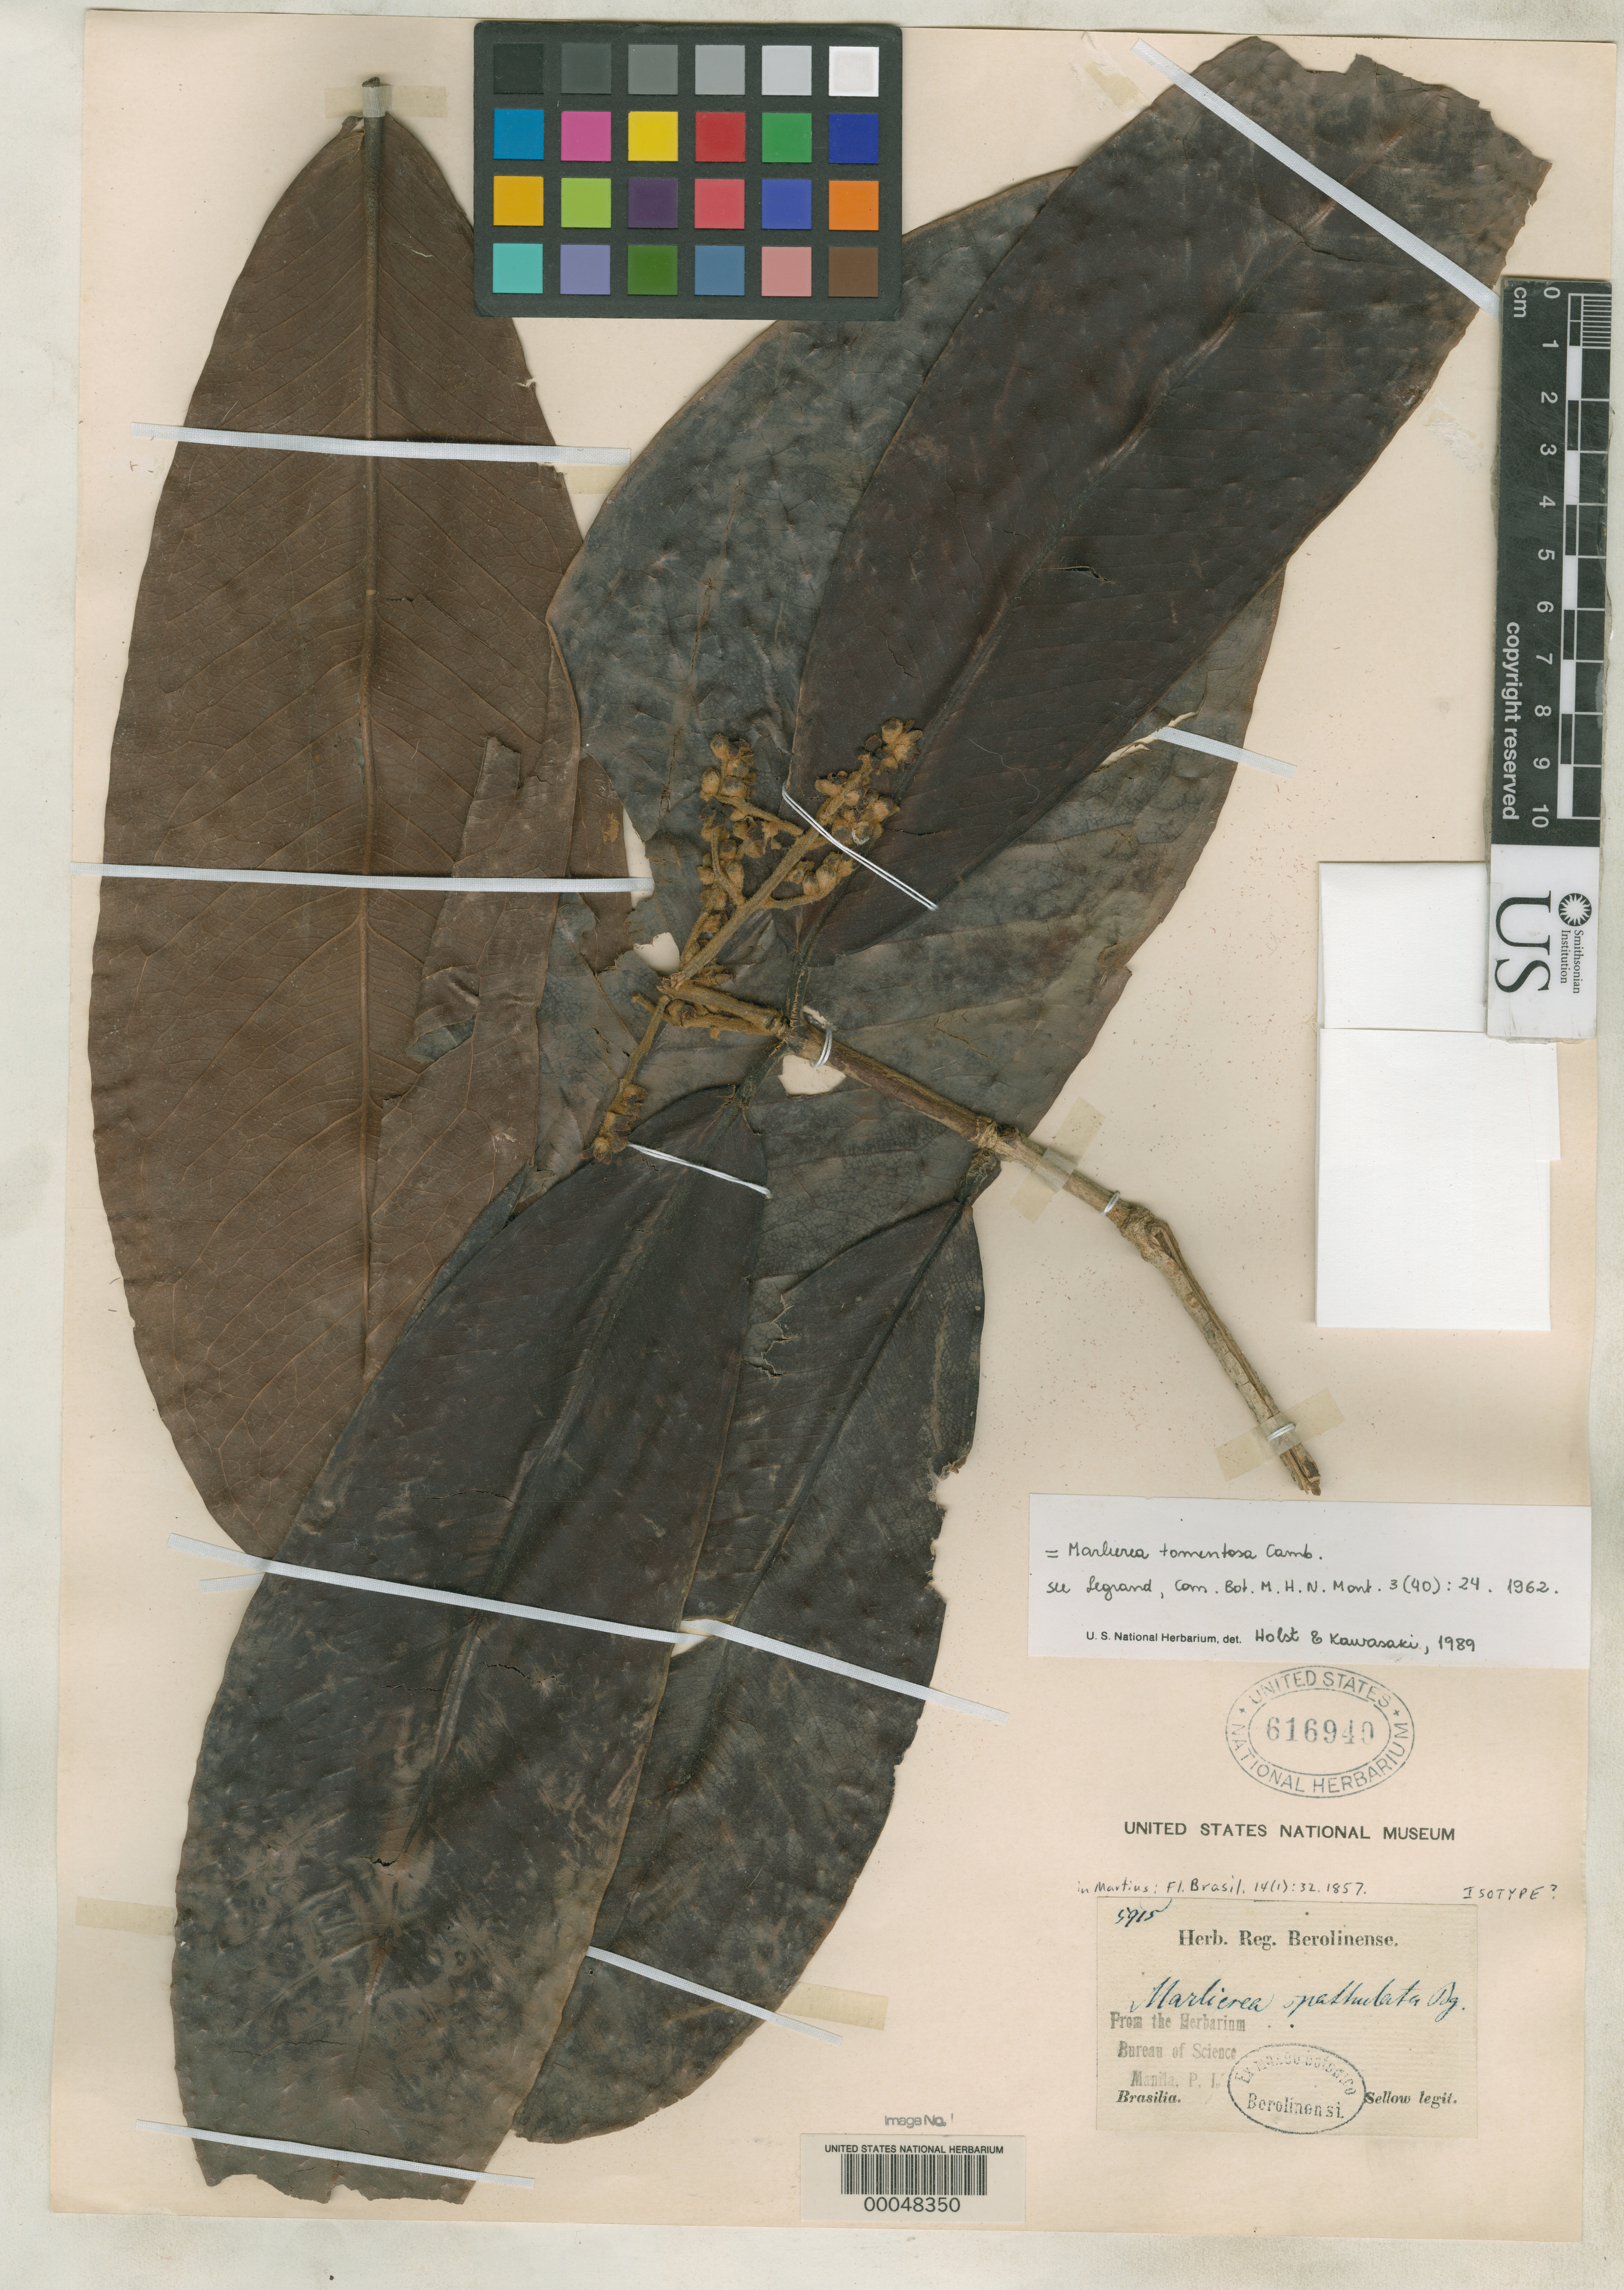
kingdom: Plantae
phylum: Tracheophyta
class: Magnoliopsida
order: Myrtales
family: Myrtaceae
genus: Marlierea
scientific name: Marlierea spathulata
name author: O. Berg in Mart.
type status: Isotype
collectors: F. Sellow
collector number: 5915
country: Brazil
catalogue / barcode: US 616940